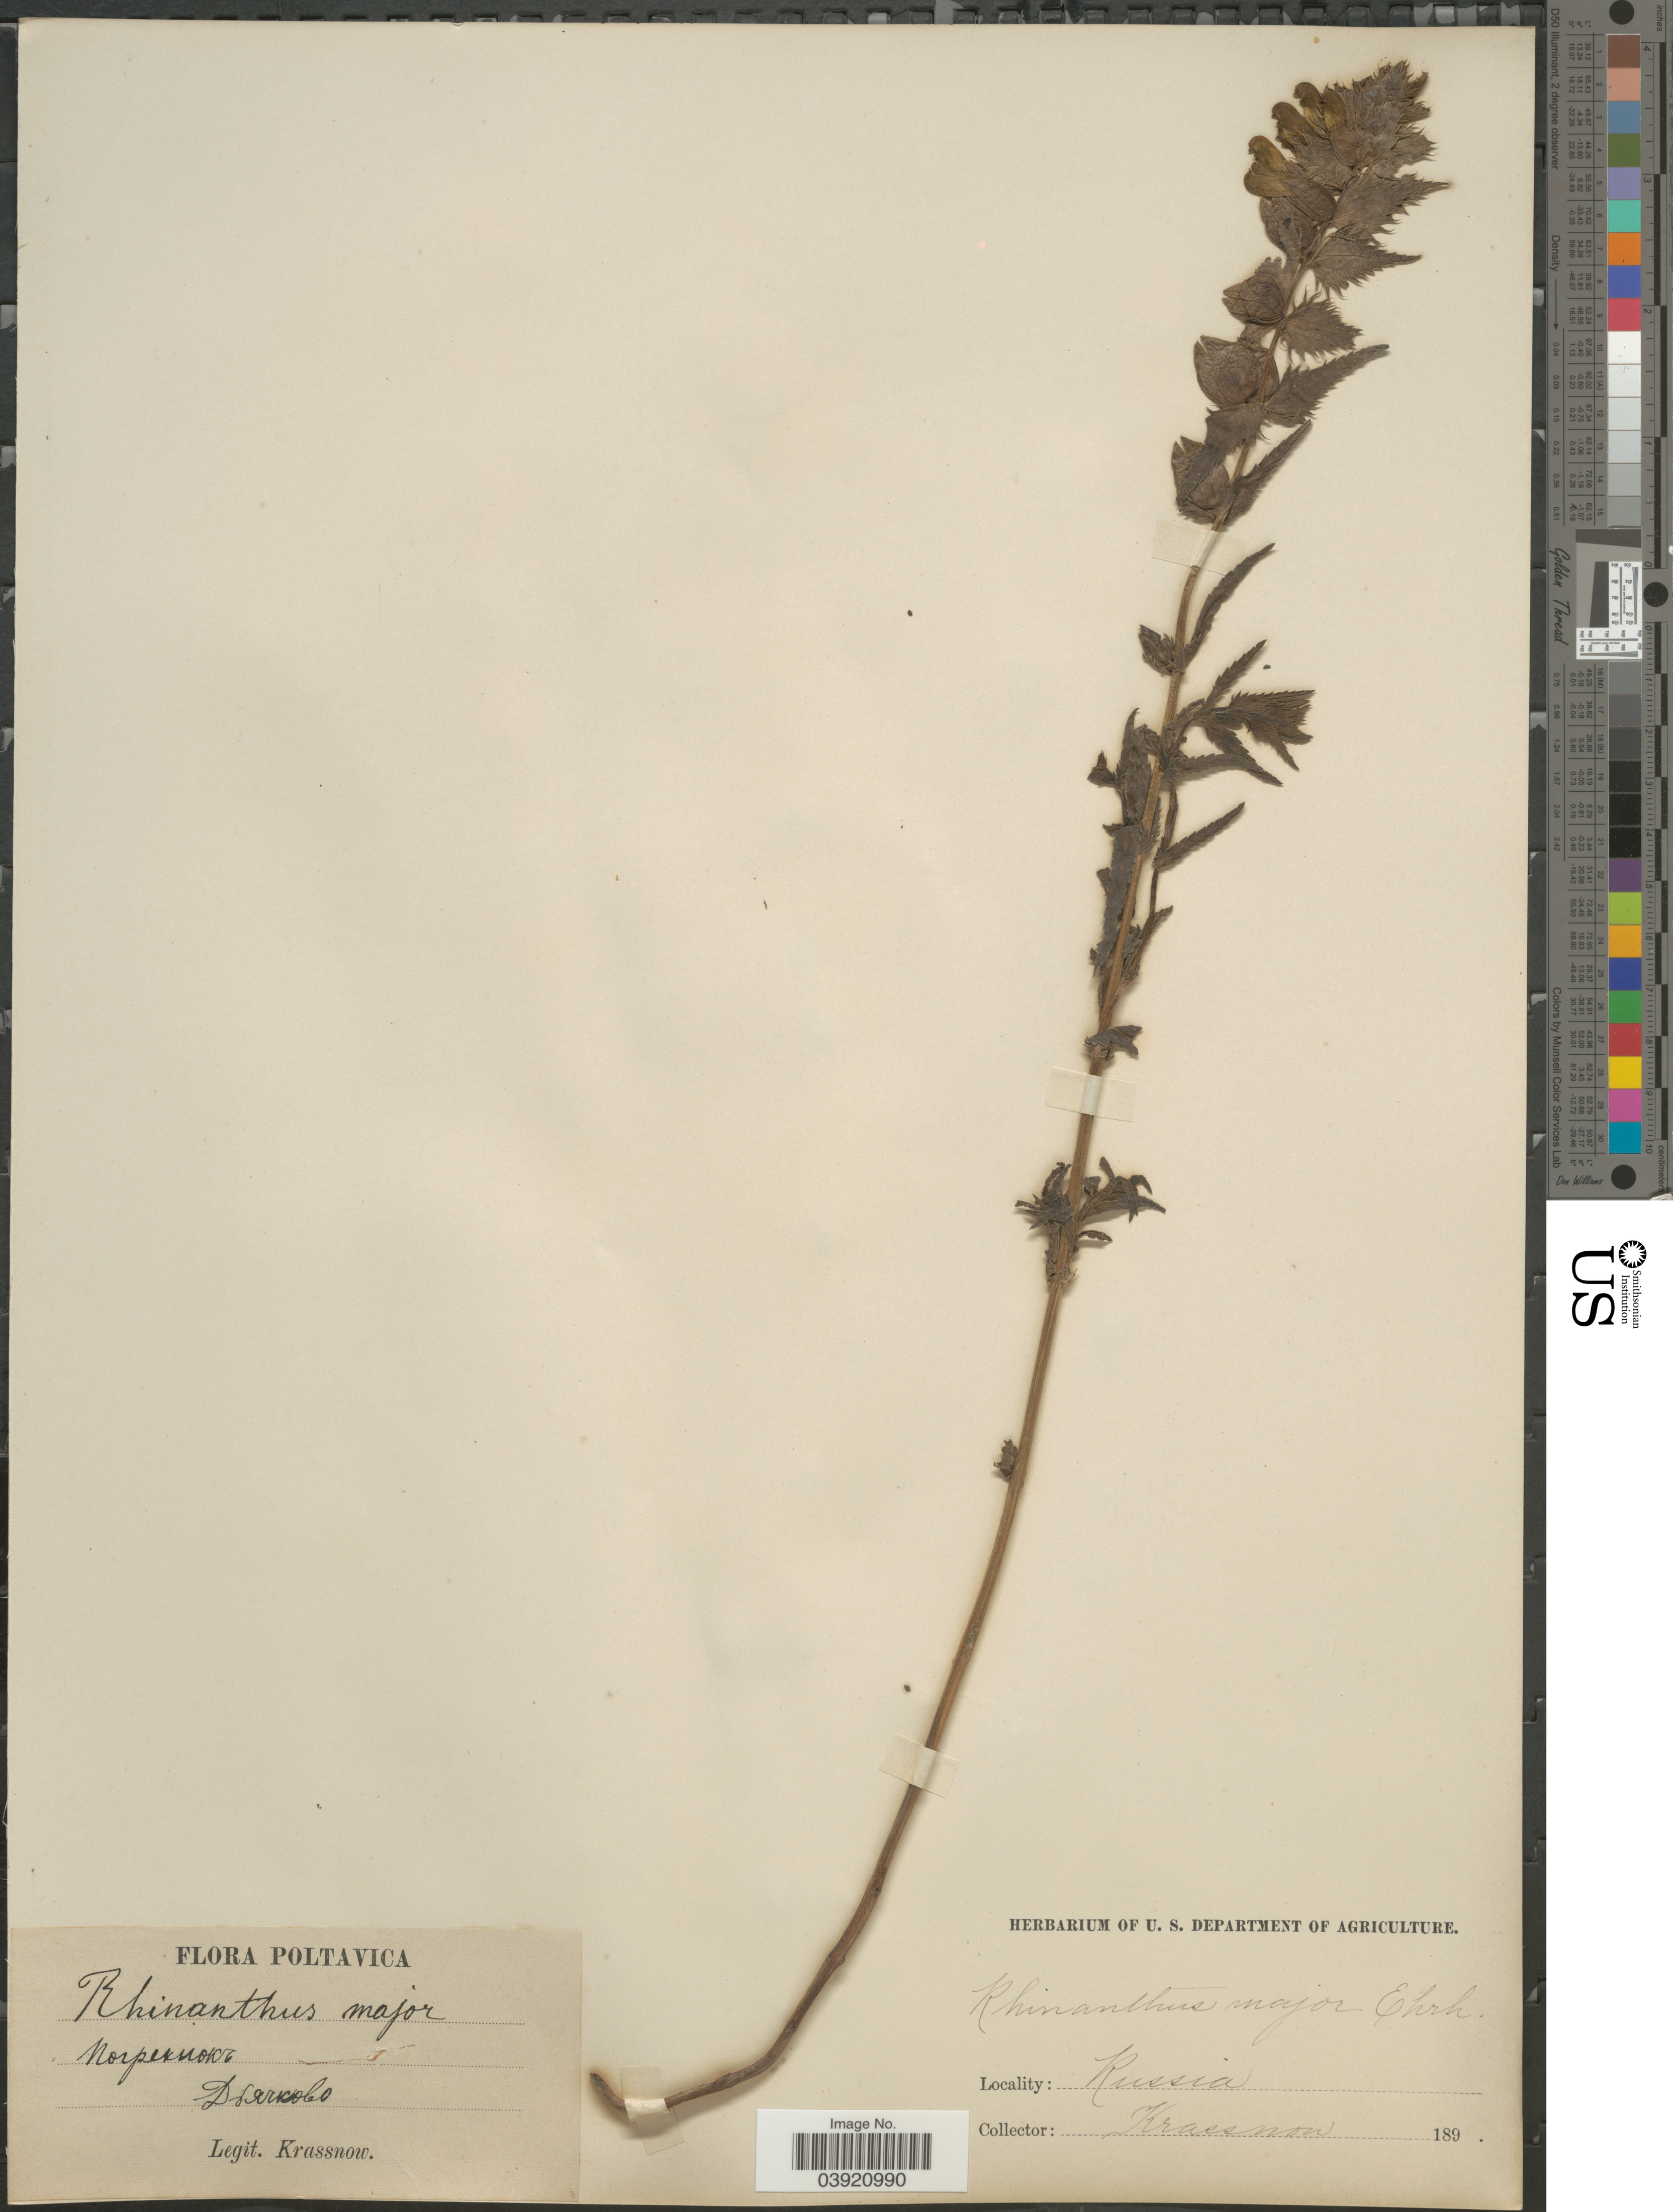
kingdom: Plantae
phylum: Tracheophyta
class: Magnoliopsida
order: Lamiales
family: Orobanchaceae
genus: Rhinanthus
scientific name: Rhinanthus major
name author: L.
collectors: -. Krassnow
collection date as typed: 189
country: Ukraine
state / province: Poltava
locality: Dyachkove